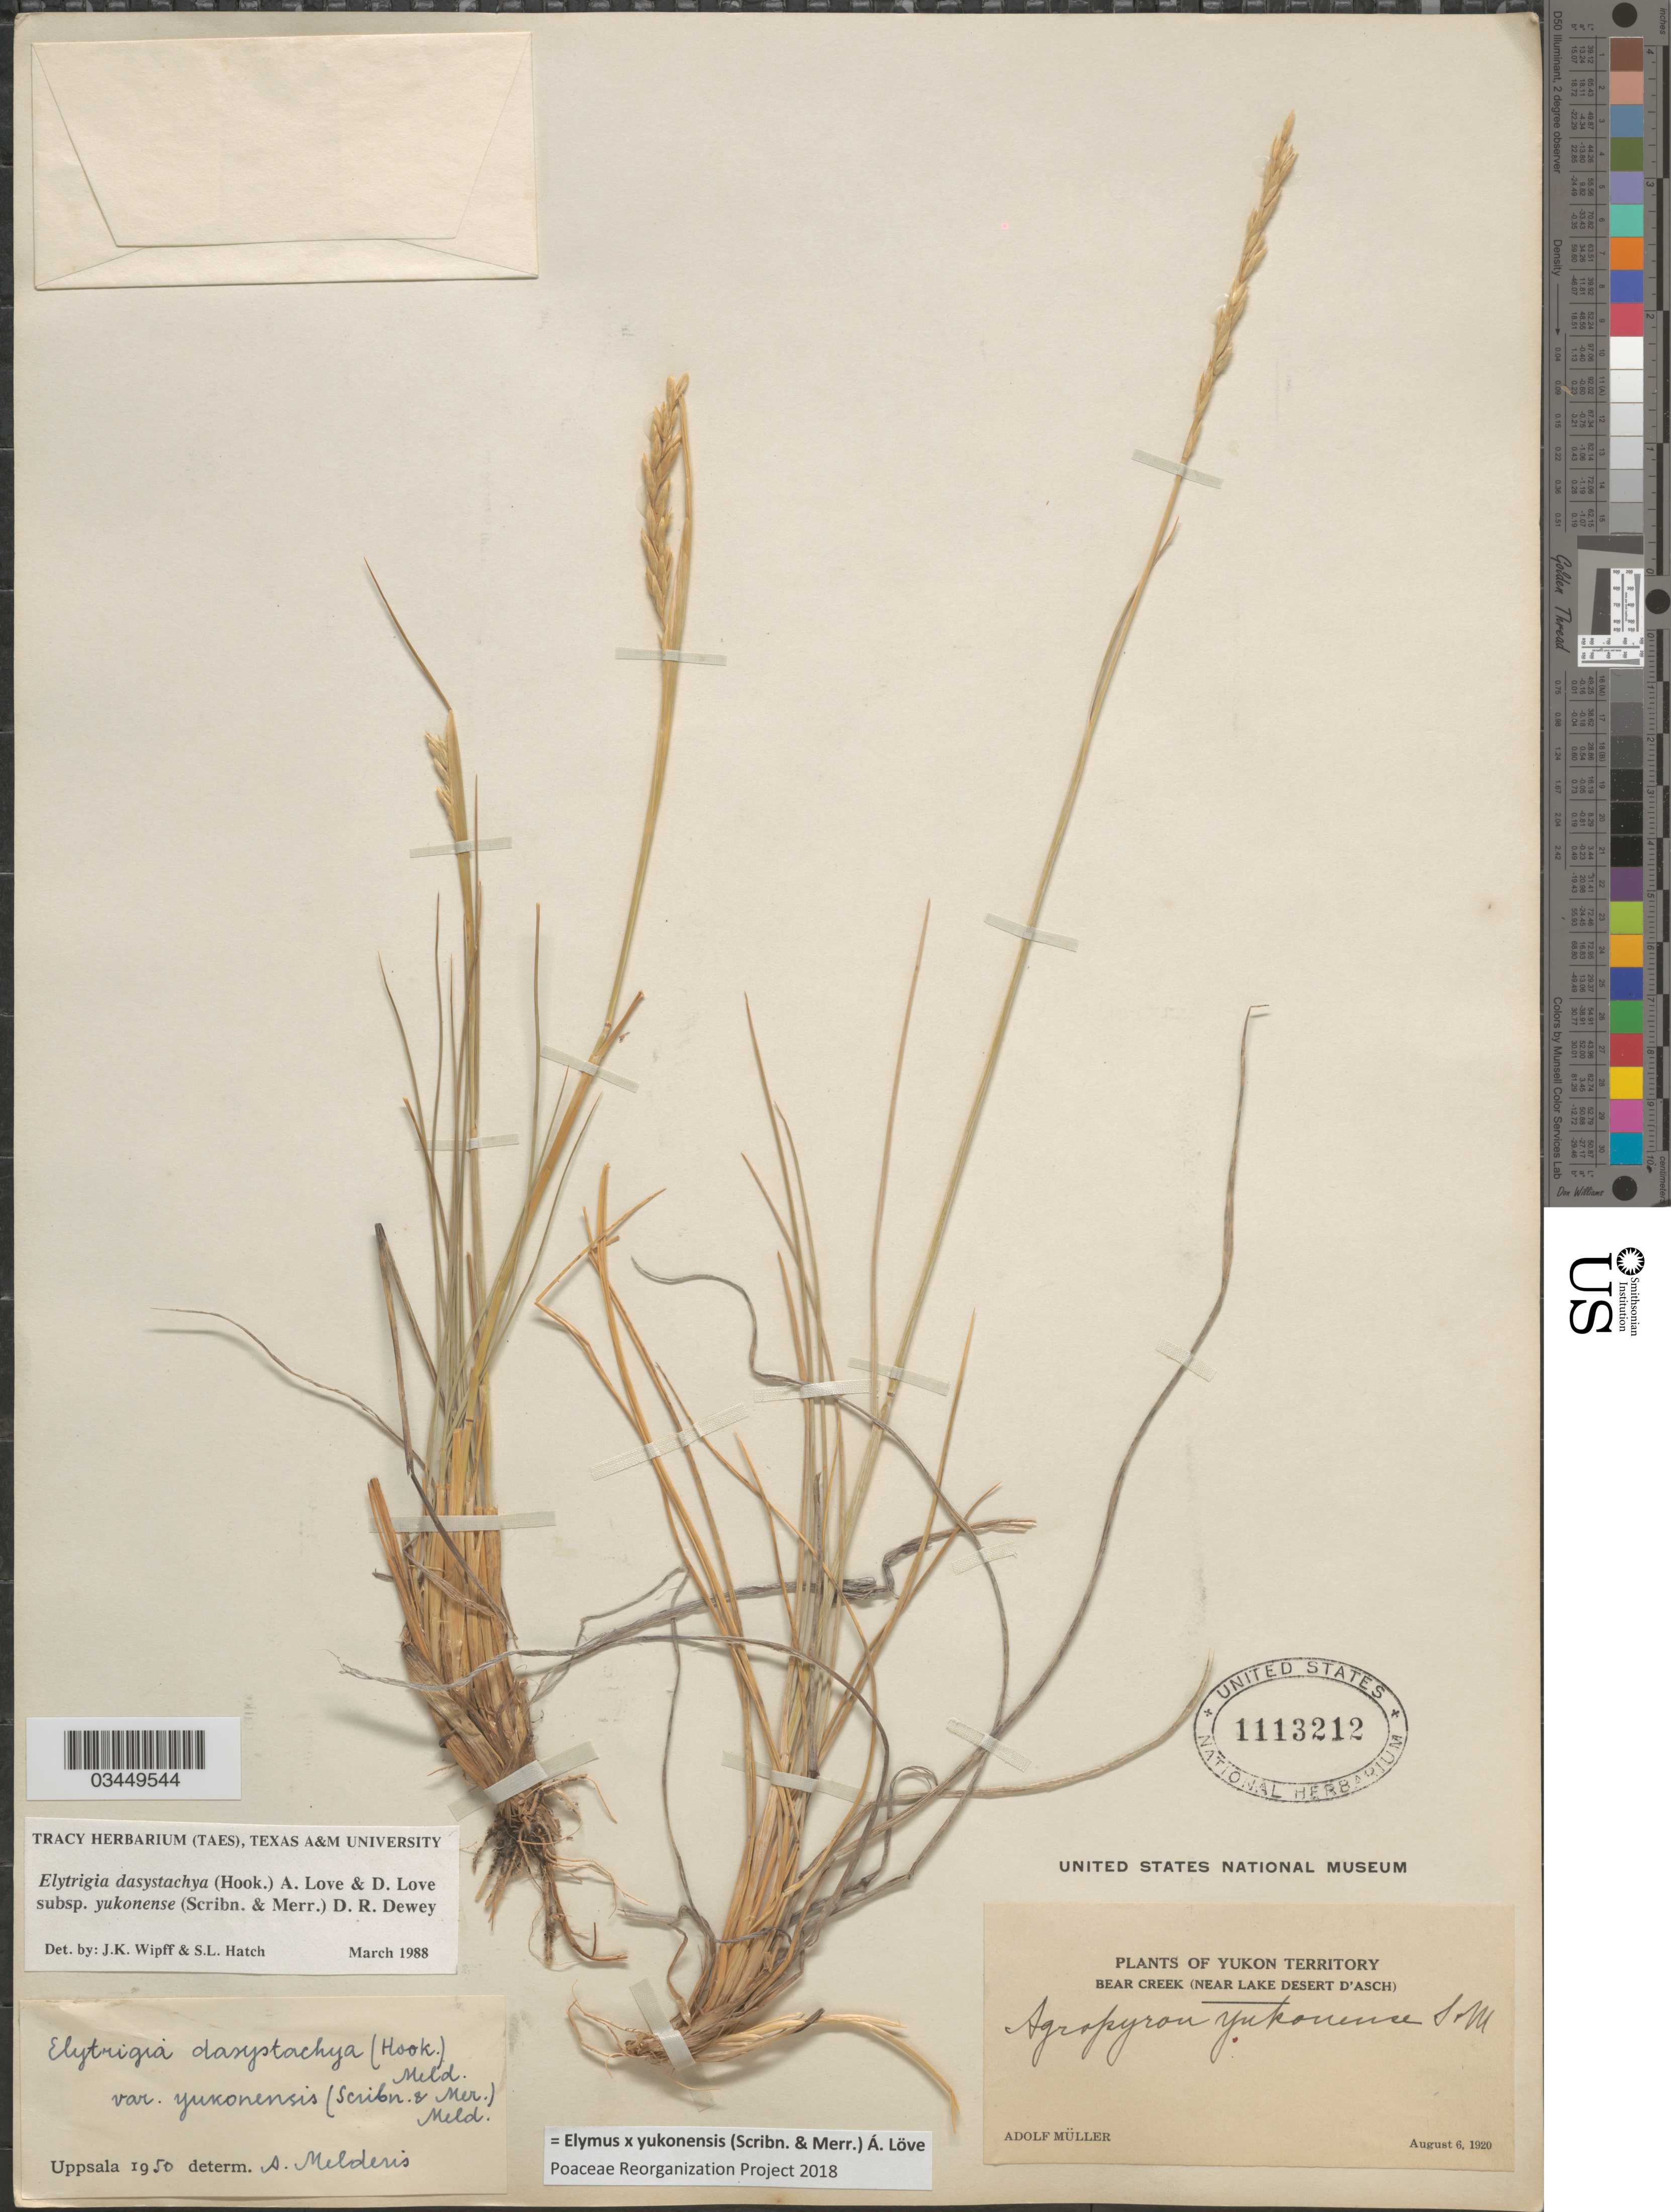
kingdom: Plantae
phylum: Tracheophyta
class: Liliopsida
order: Poales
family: Poaceae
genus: Elymus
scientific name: Elymus x yukonensis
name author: (Scribn. & Merr.) Á. Löve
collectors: A. Muller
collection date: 1920-08-06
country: Canada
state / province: Yukon Territory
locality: Bear Creek (Near Lake Desert D'Asch).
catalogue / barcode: US 1113212